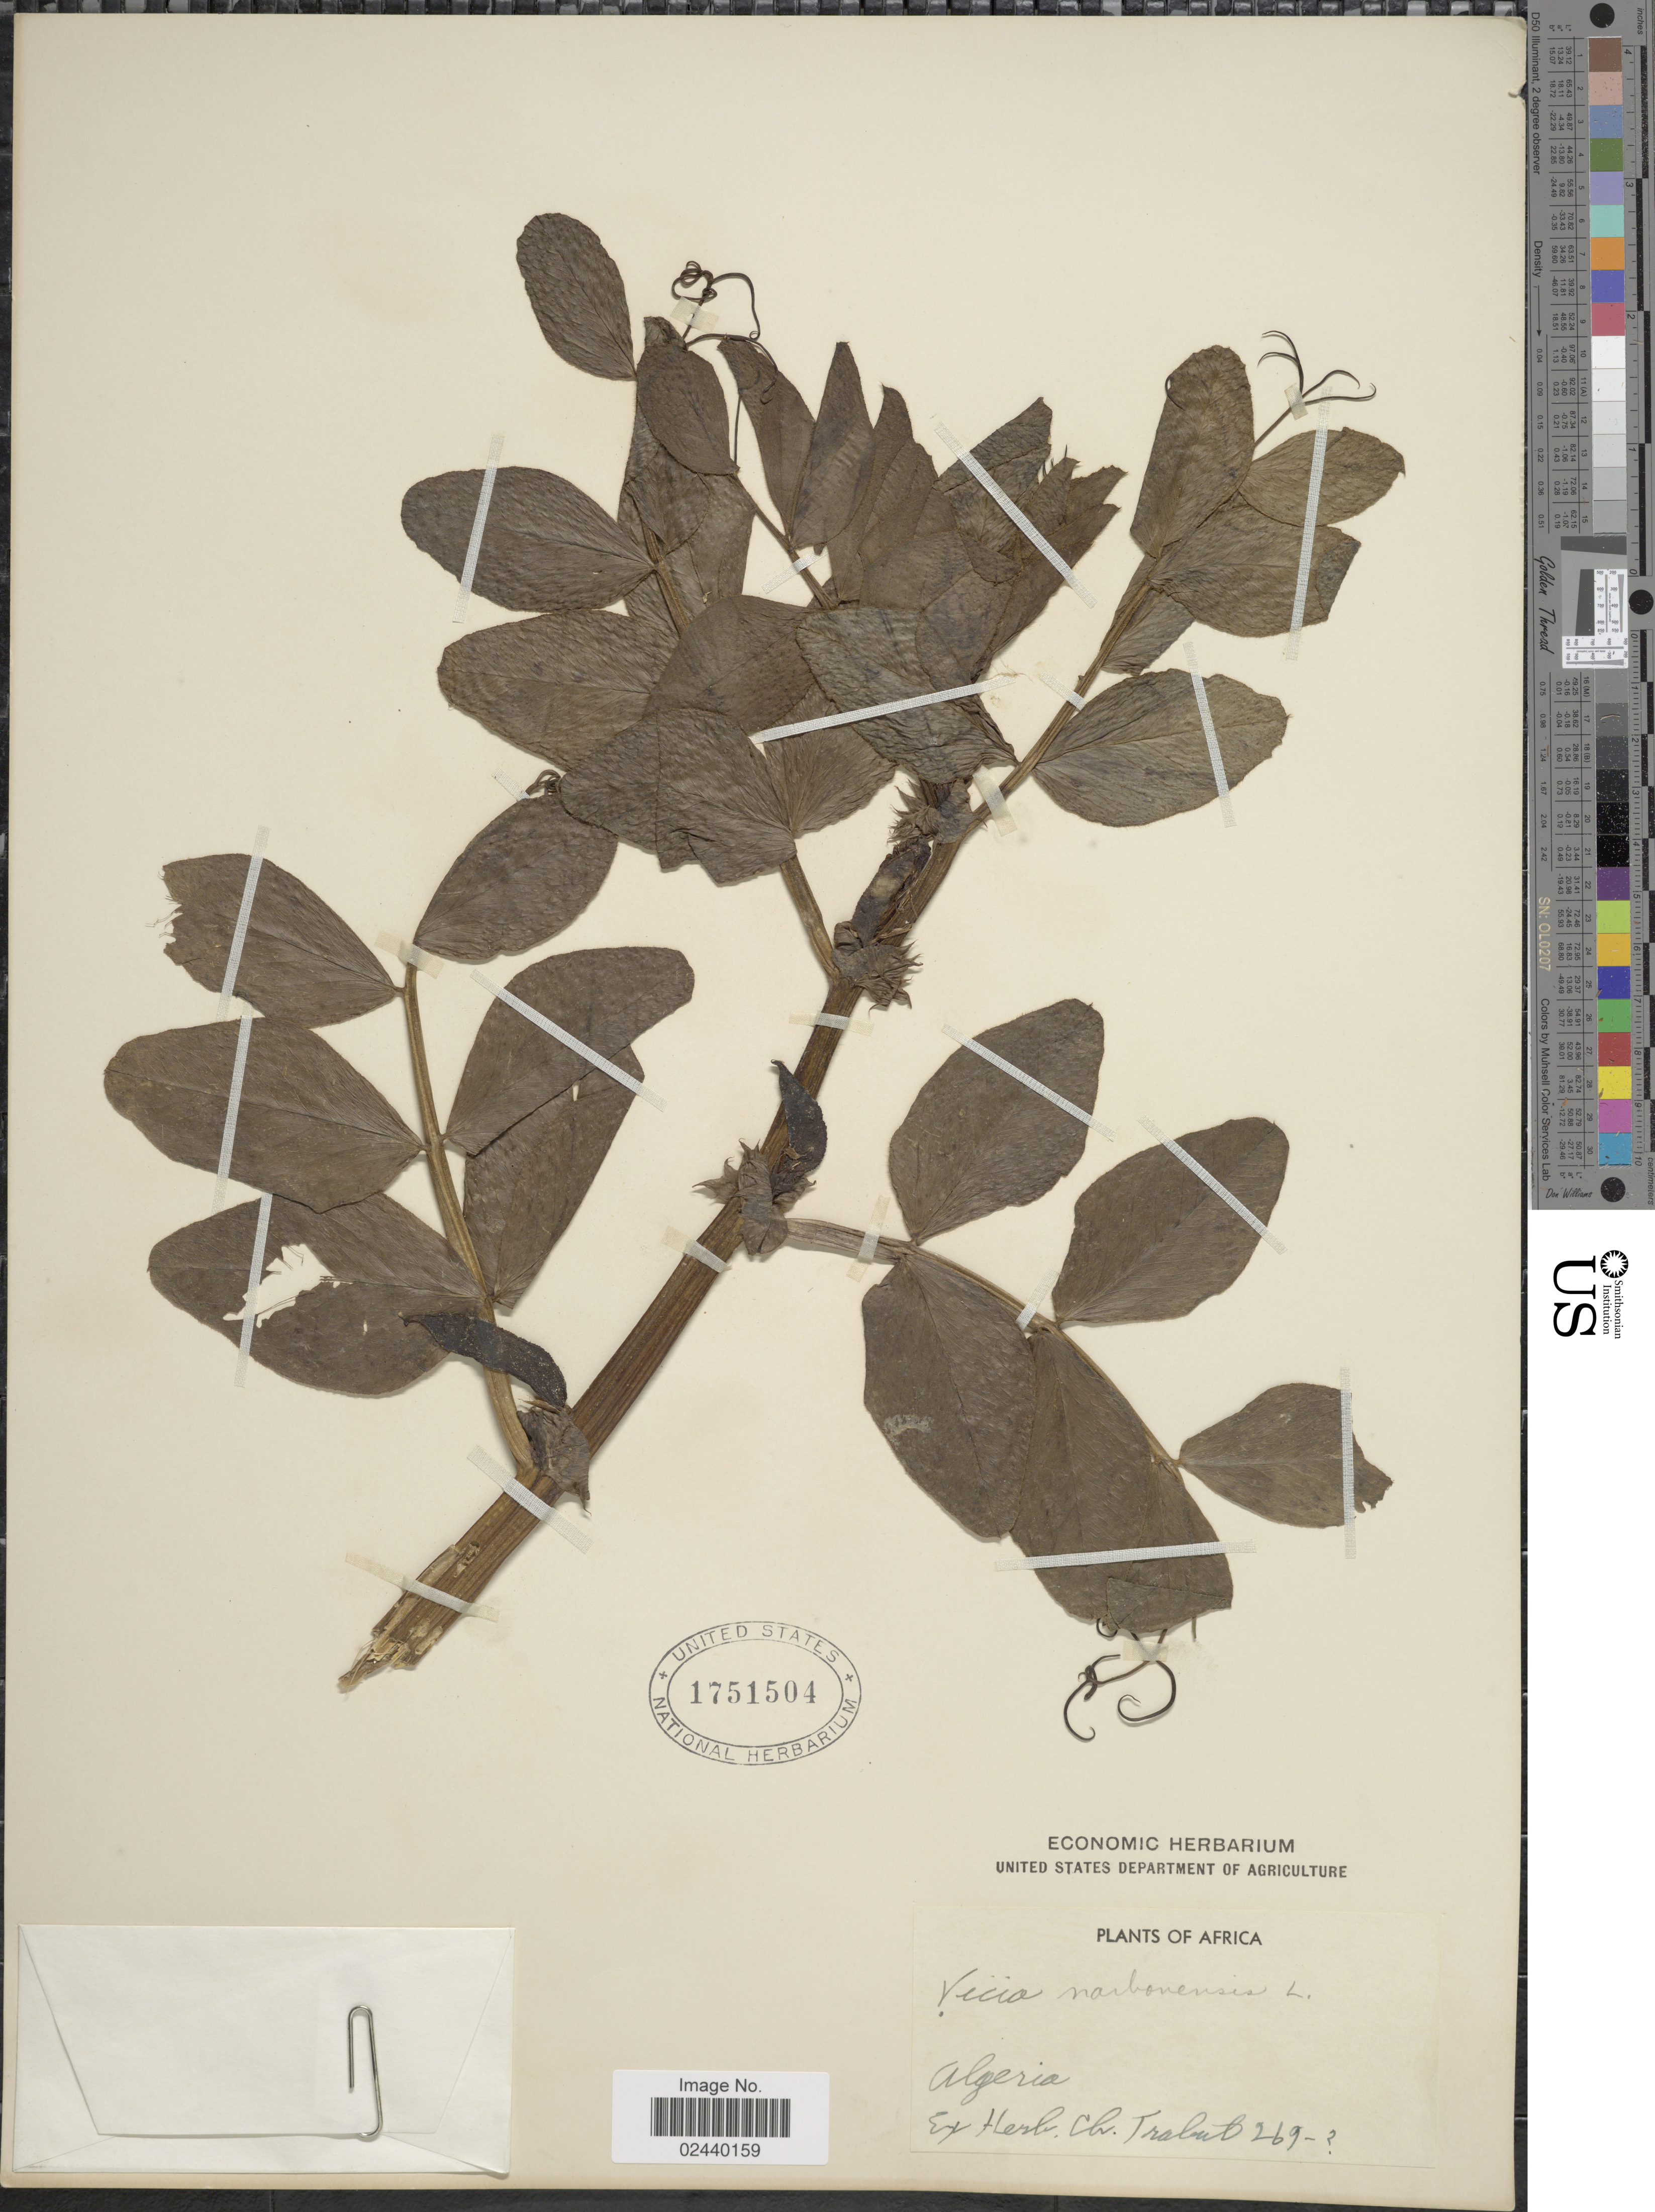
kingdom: Plantae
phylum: Tracheophyta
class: Magnoliopsida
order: Fabales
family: Fabaceae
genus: Vicia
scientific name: Vicia narbonensis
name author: L.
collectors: Ex herb. Ch. Trabut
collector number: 269-?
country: Algeria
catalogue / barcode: US 1751504